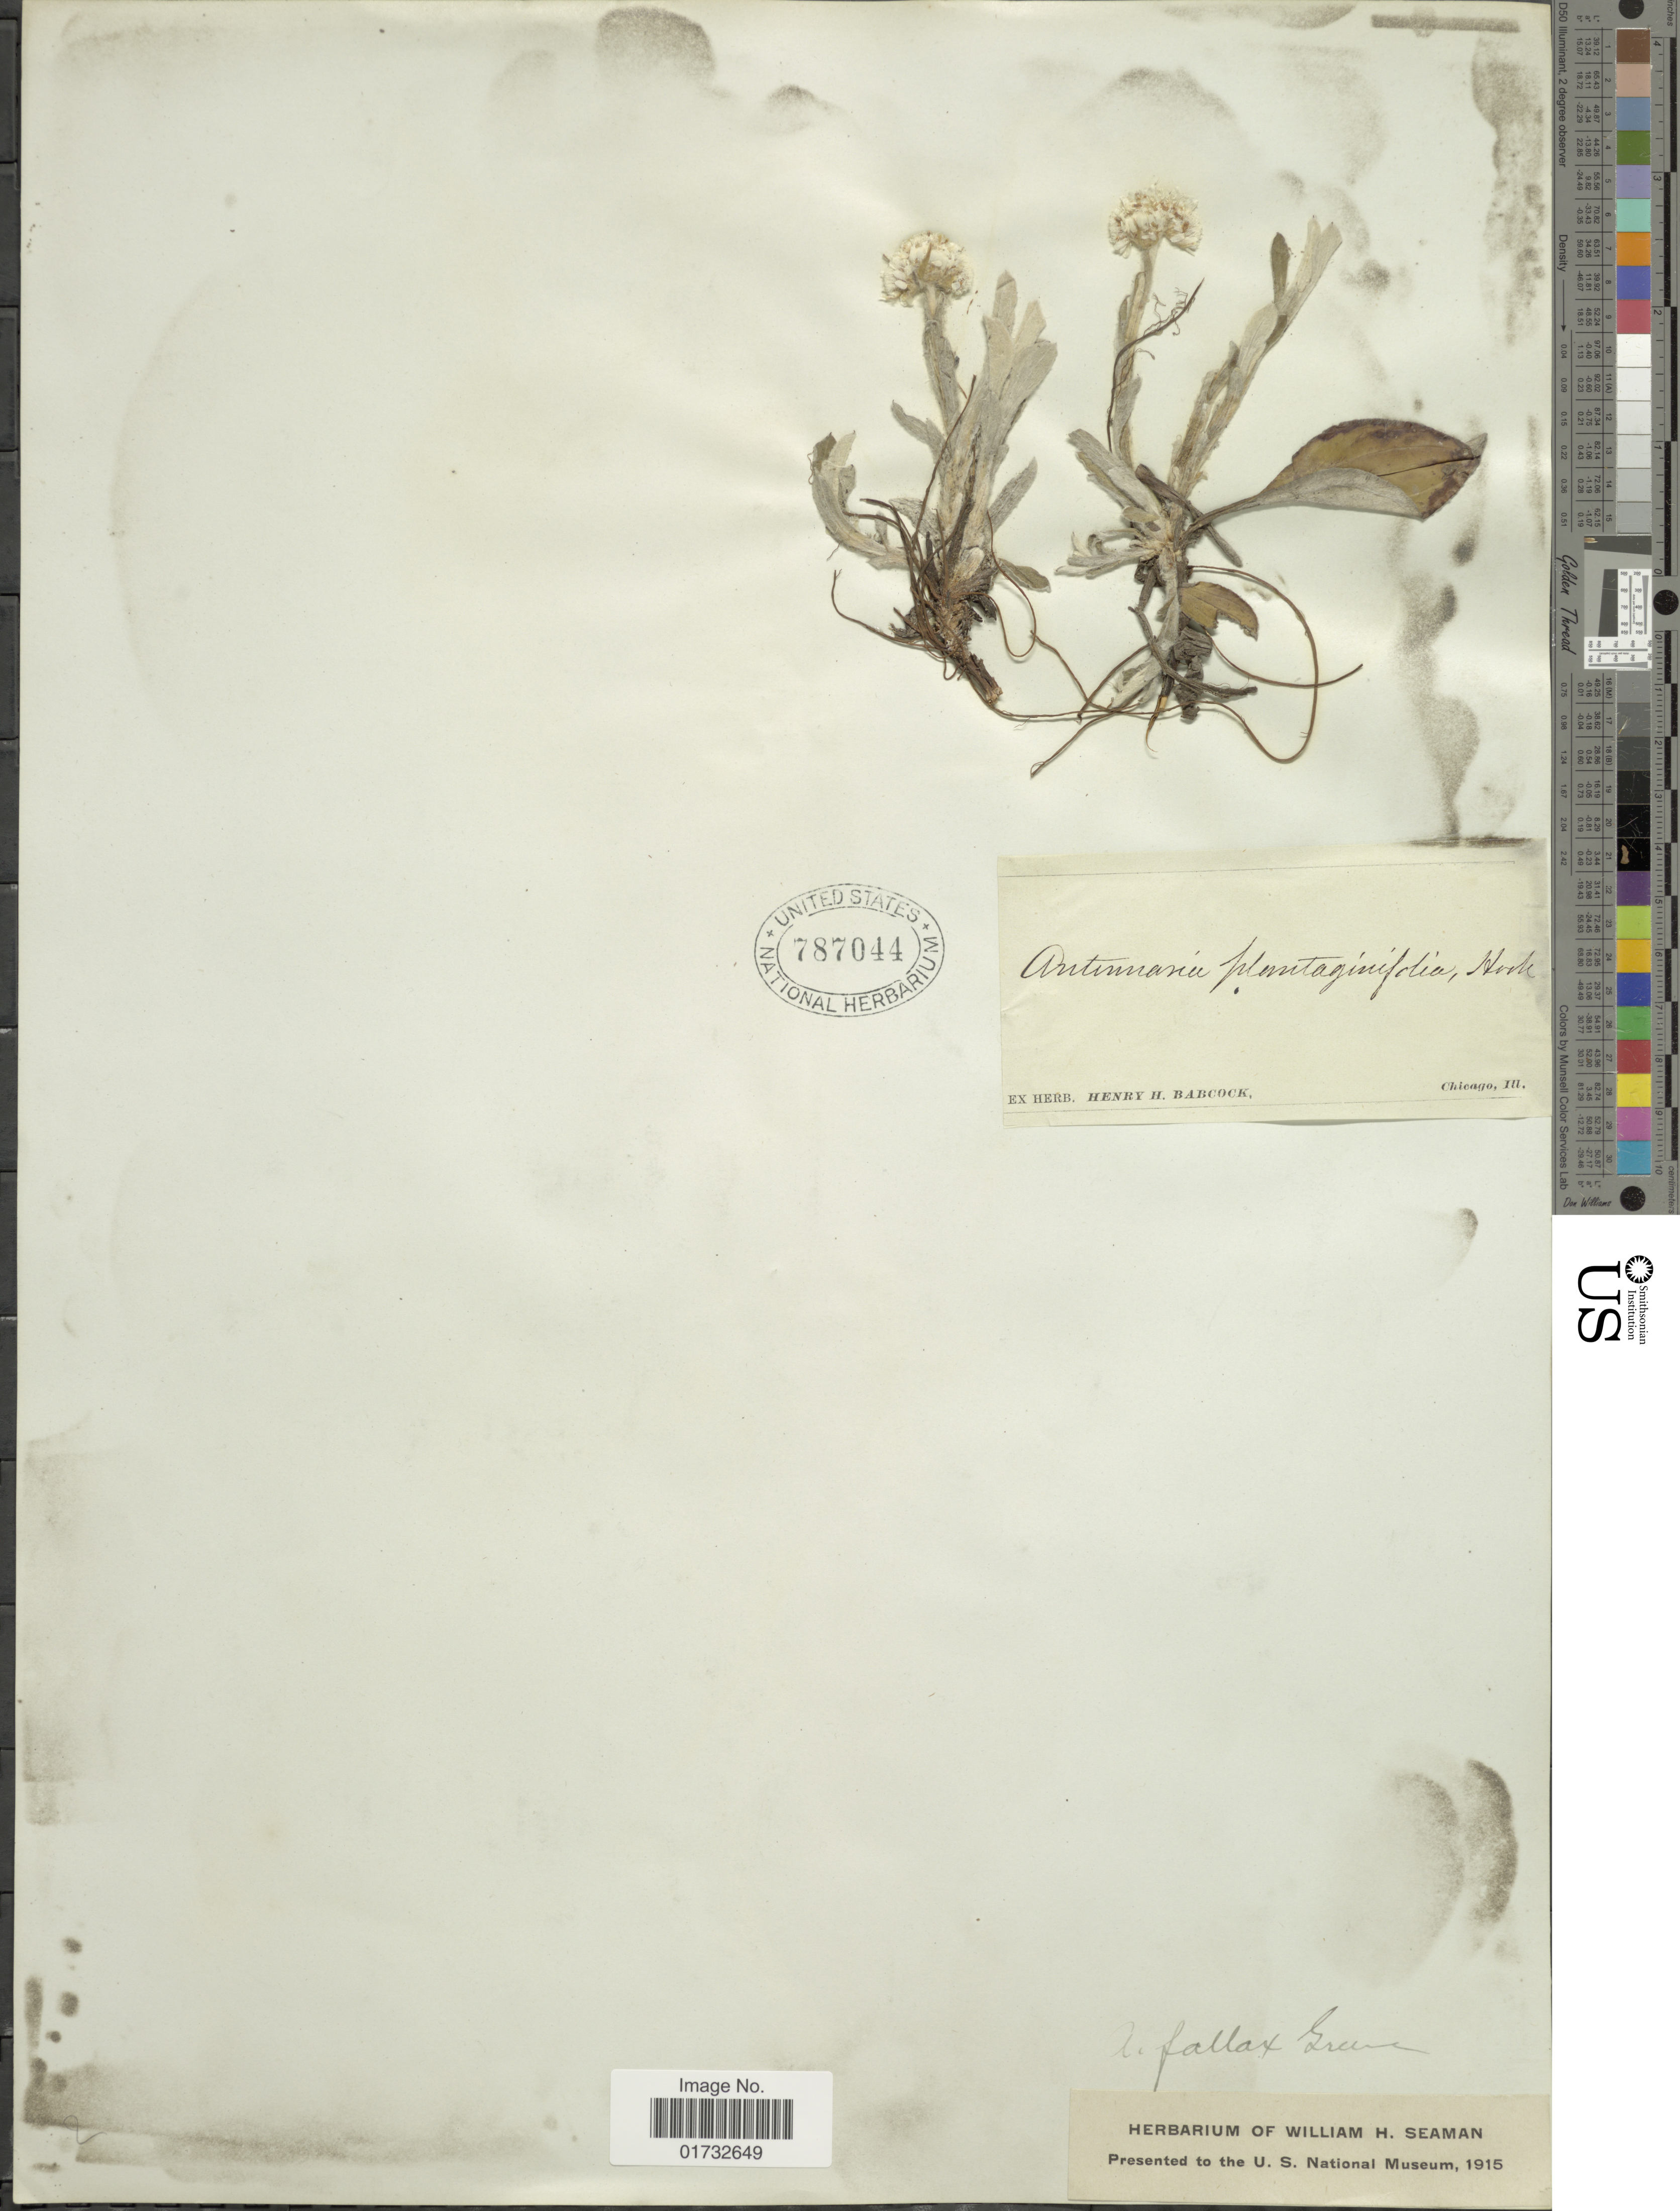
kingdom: Plantae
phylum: Tracheophyta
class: Magnoliopsida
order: Asterales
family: Asteraceae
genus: Antennaria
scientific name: Antennaria plantaginifolia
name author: (L.) Richardson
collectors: ex herb. Henry Homes Babcock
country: United States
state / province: Illinois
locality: Chicago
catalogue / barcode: US 787044